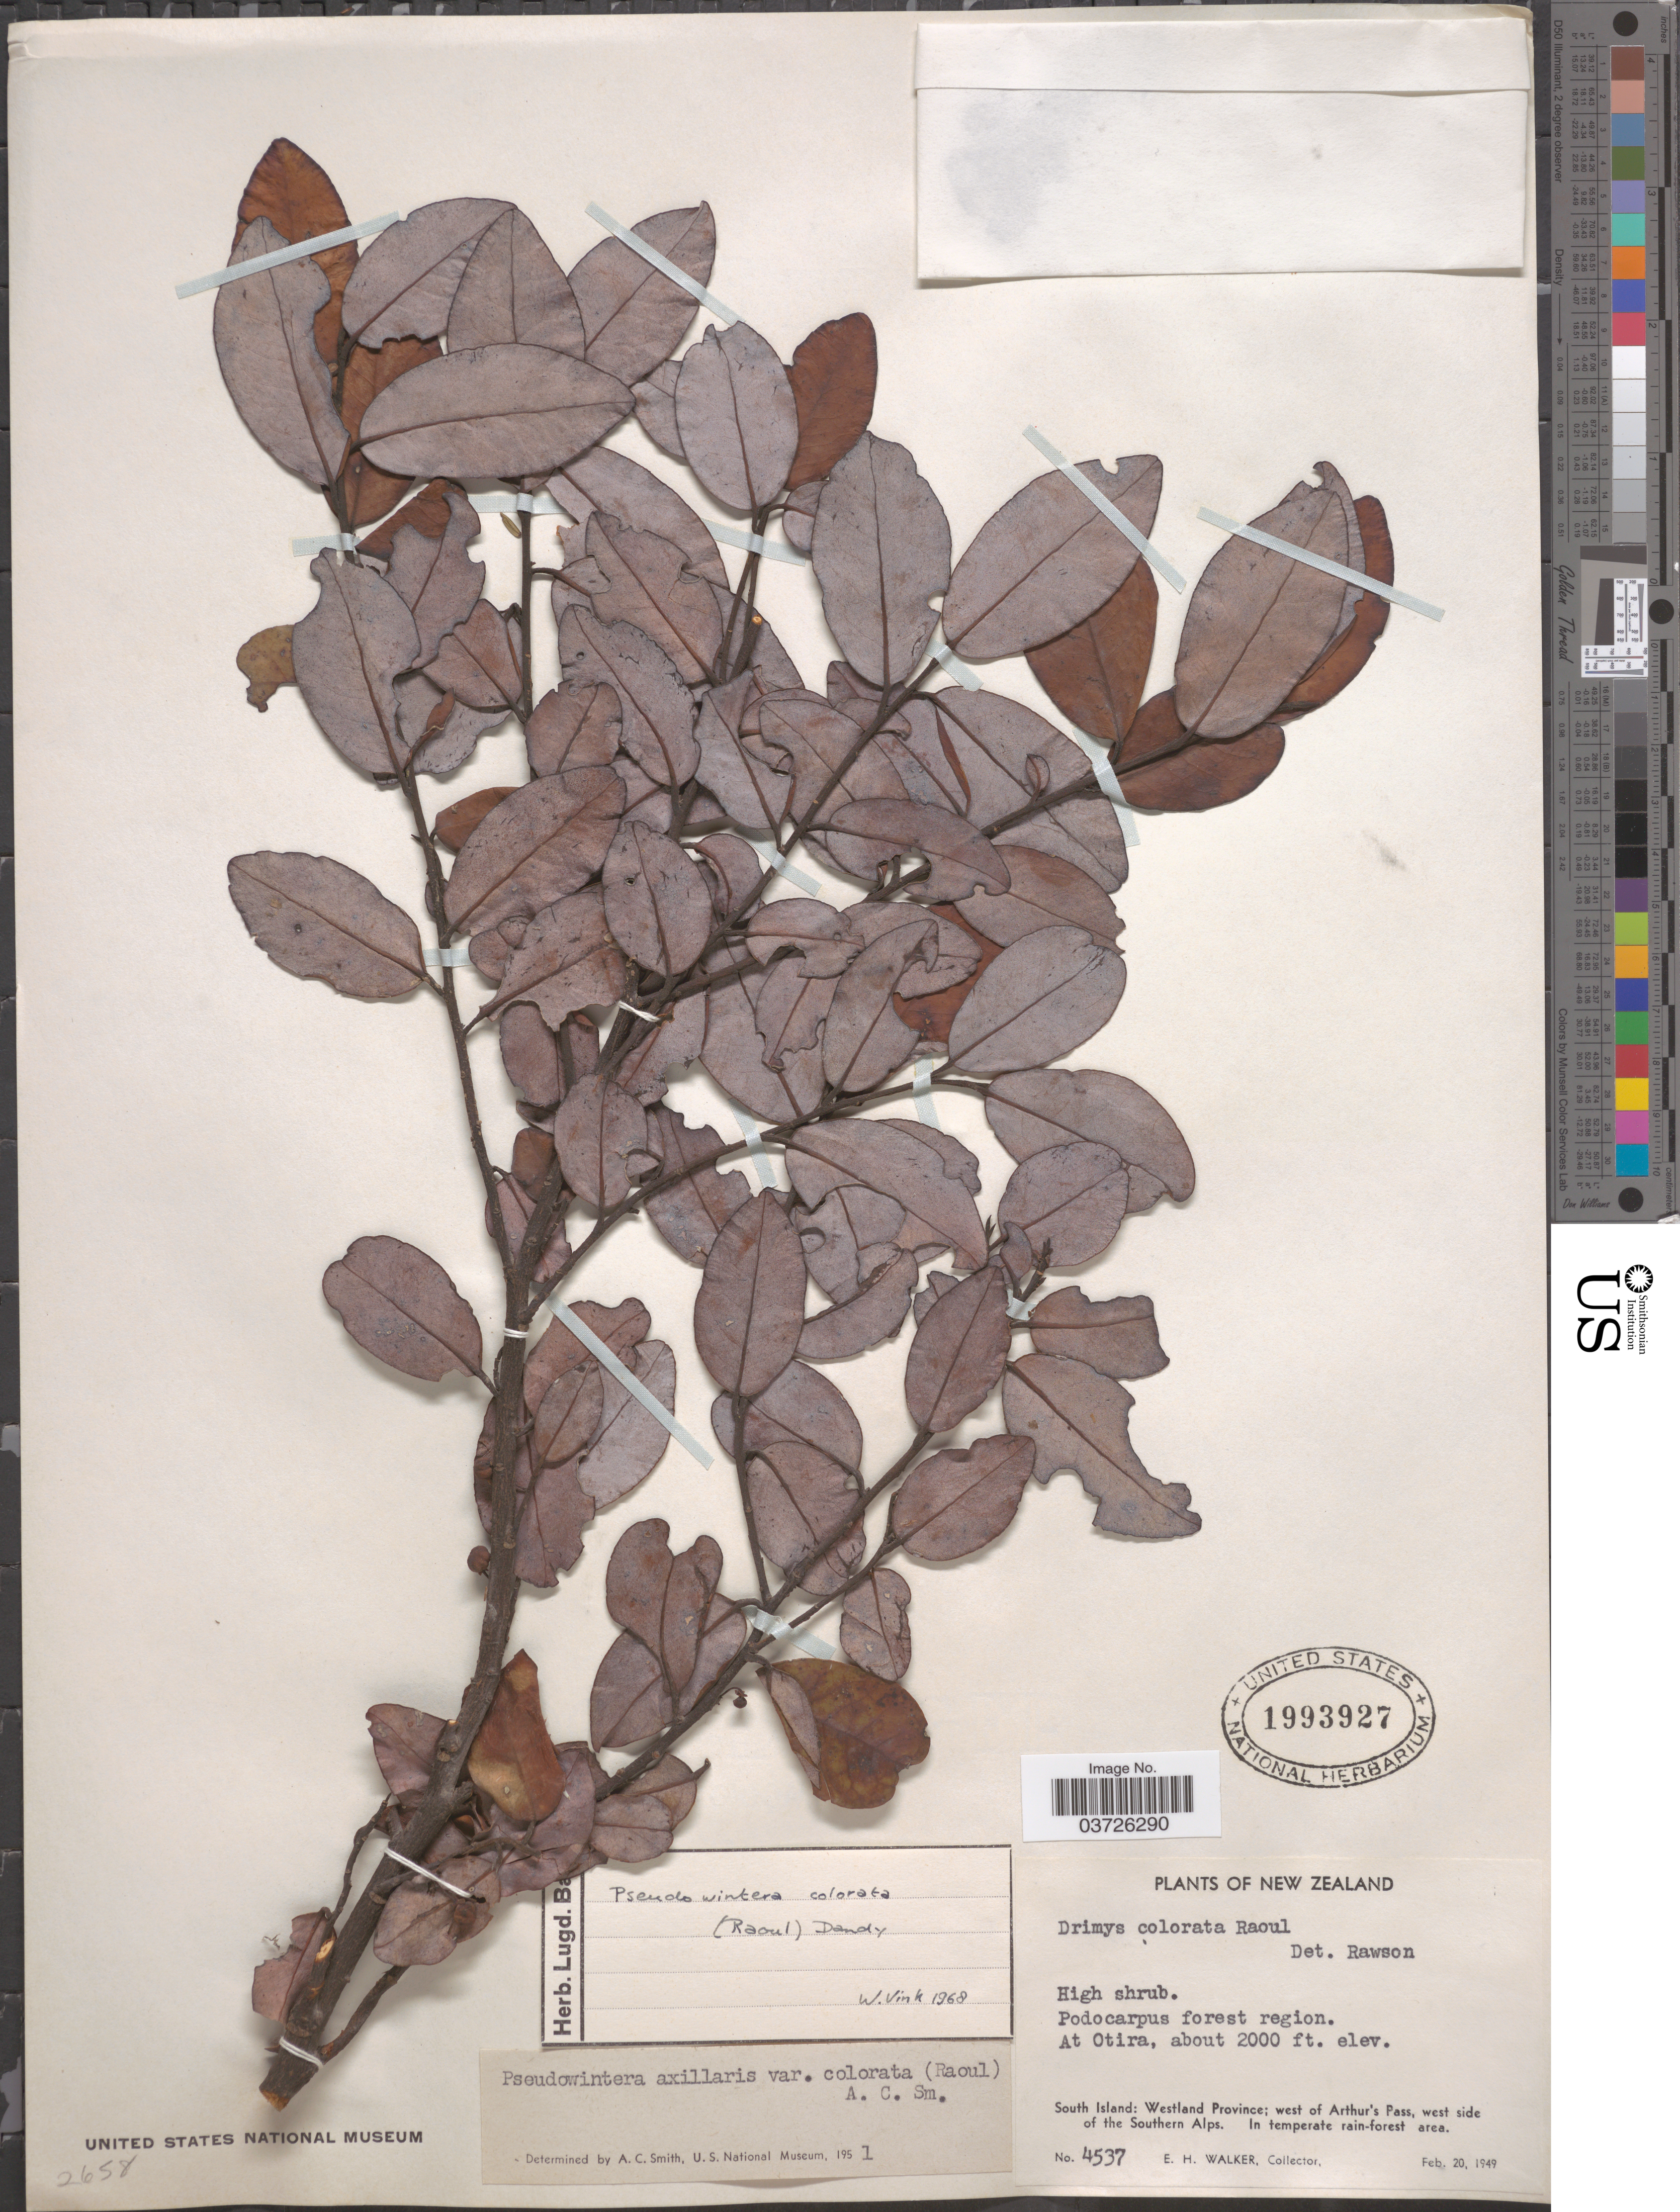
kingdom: Plantae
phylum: Tracheophyta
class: Magnoliopsida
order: Canellales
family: Winteraceae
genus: Pseudowintera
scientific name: Pseudowintera colorata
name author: (Raoul) Dandy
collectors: E. H. Walker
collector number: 4537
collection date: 1949-02-20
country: New Zealand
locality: Otira. South Island: Westland Province; west of Arthur's Pass, west side of the Southern Alps.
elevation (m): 610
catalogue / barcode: US 1993927